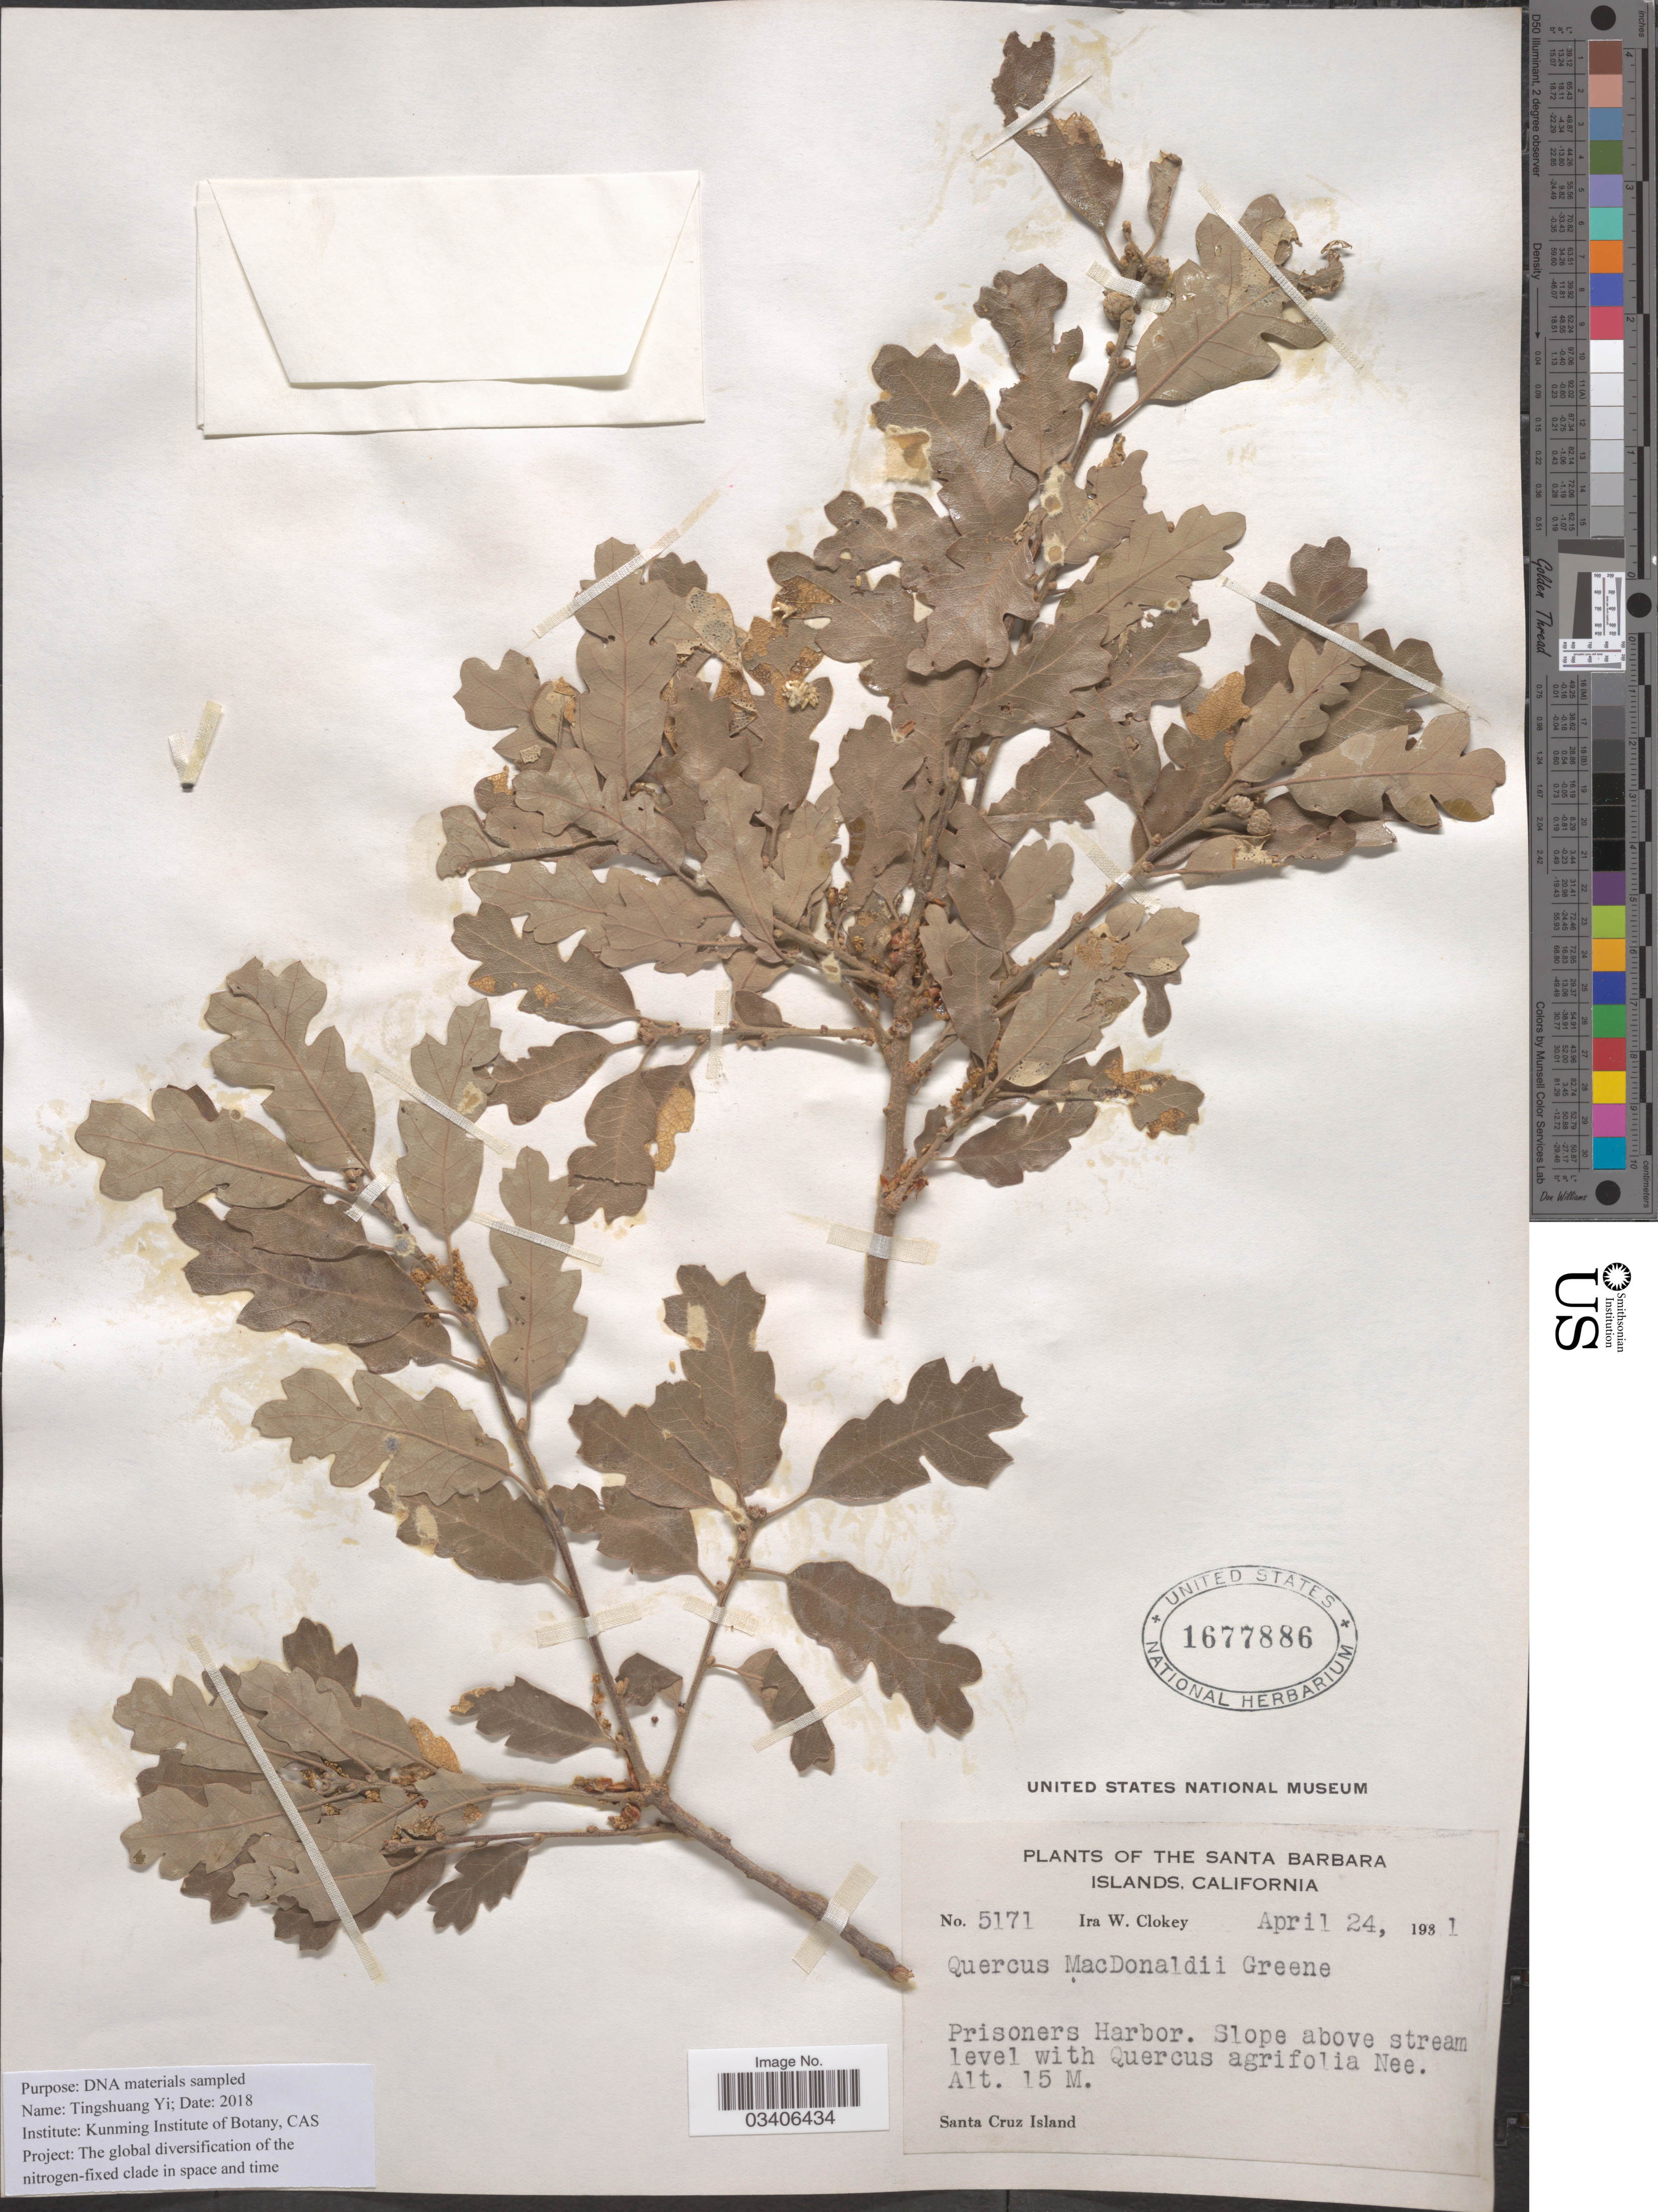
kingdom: Plantae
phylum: Tracheophyta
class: Magnoliopsida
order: Fagales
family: Fagaceae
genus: Quercus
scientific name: Quercus macdonaldii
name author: Greene & Kellogg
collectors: I. W. Clokey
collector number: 5171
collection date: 1931-04-24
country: United States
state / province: California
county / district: Santa Barbara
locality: The Santa Barbara Islands. Prisoners Harbor. Santa Cruz Island.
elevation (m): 15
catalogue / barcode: US 1677886